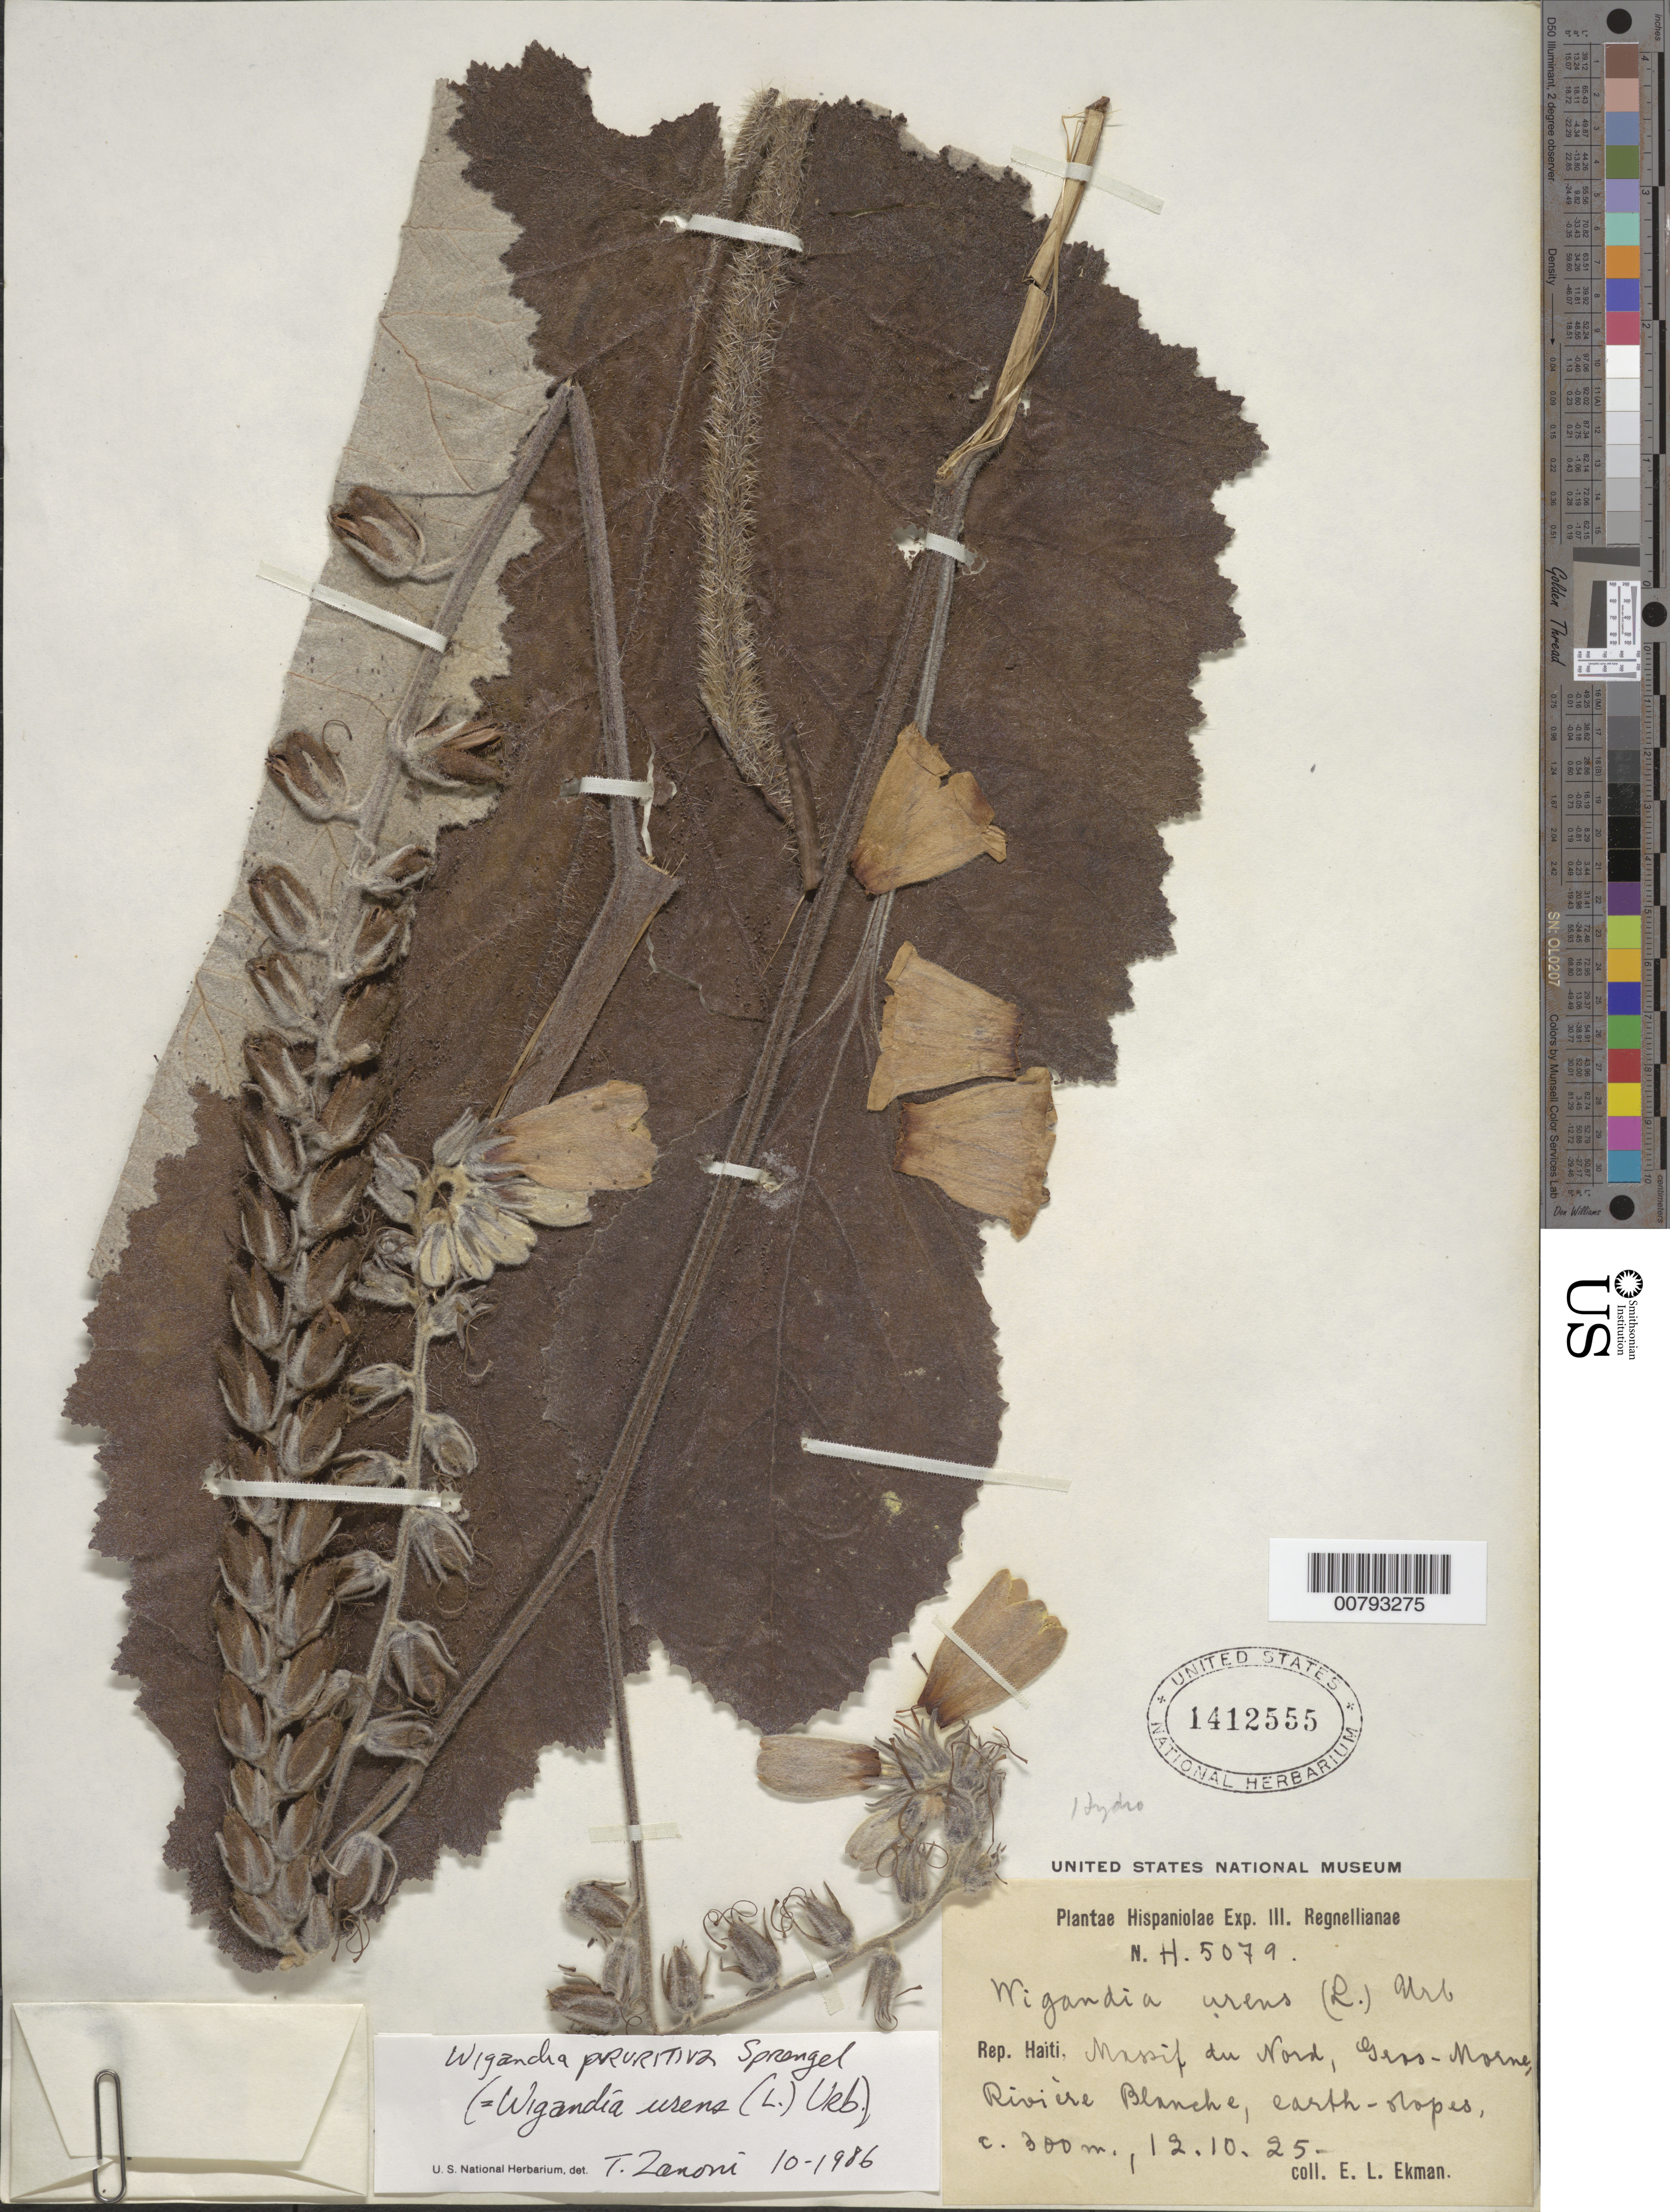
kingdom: Plantae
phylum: Tracheophyta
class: Magnoliopsida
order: Boraginales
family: Namaceae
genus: Wigandia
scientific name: Wigandia pruritiva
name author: Spreng.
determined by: Zanoni, T. A., (NY), New York Botanical Garden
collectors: E. L. Ekman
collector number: H 5079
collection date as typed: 12 Oct 1925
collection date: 1925-10-12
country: Haiti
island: Hispaniola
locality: Massif du Nord, Gros-Morne, Rivière Blanche.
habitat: "earth slopes"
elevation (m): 300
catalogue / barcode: US 1412555